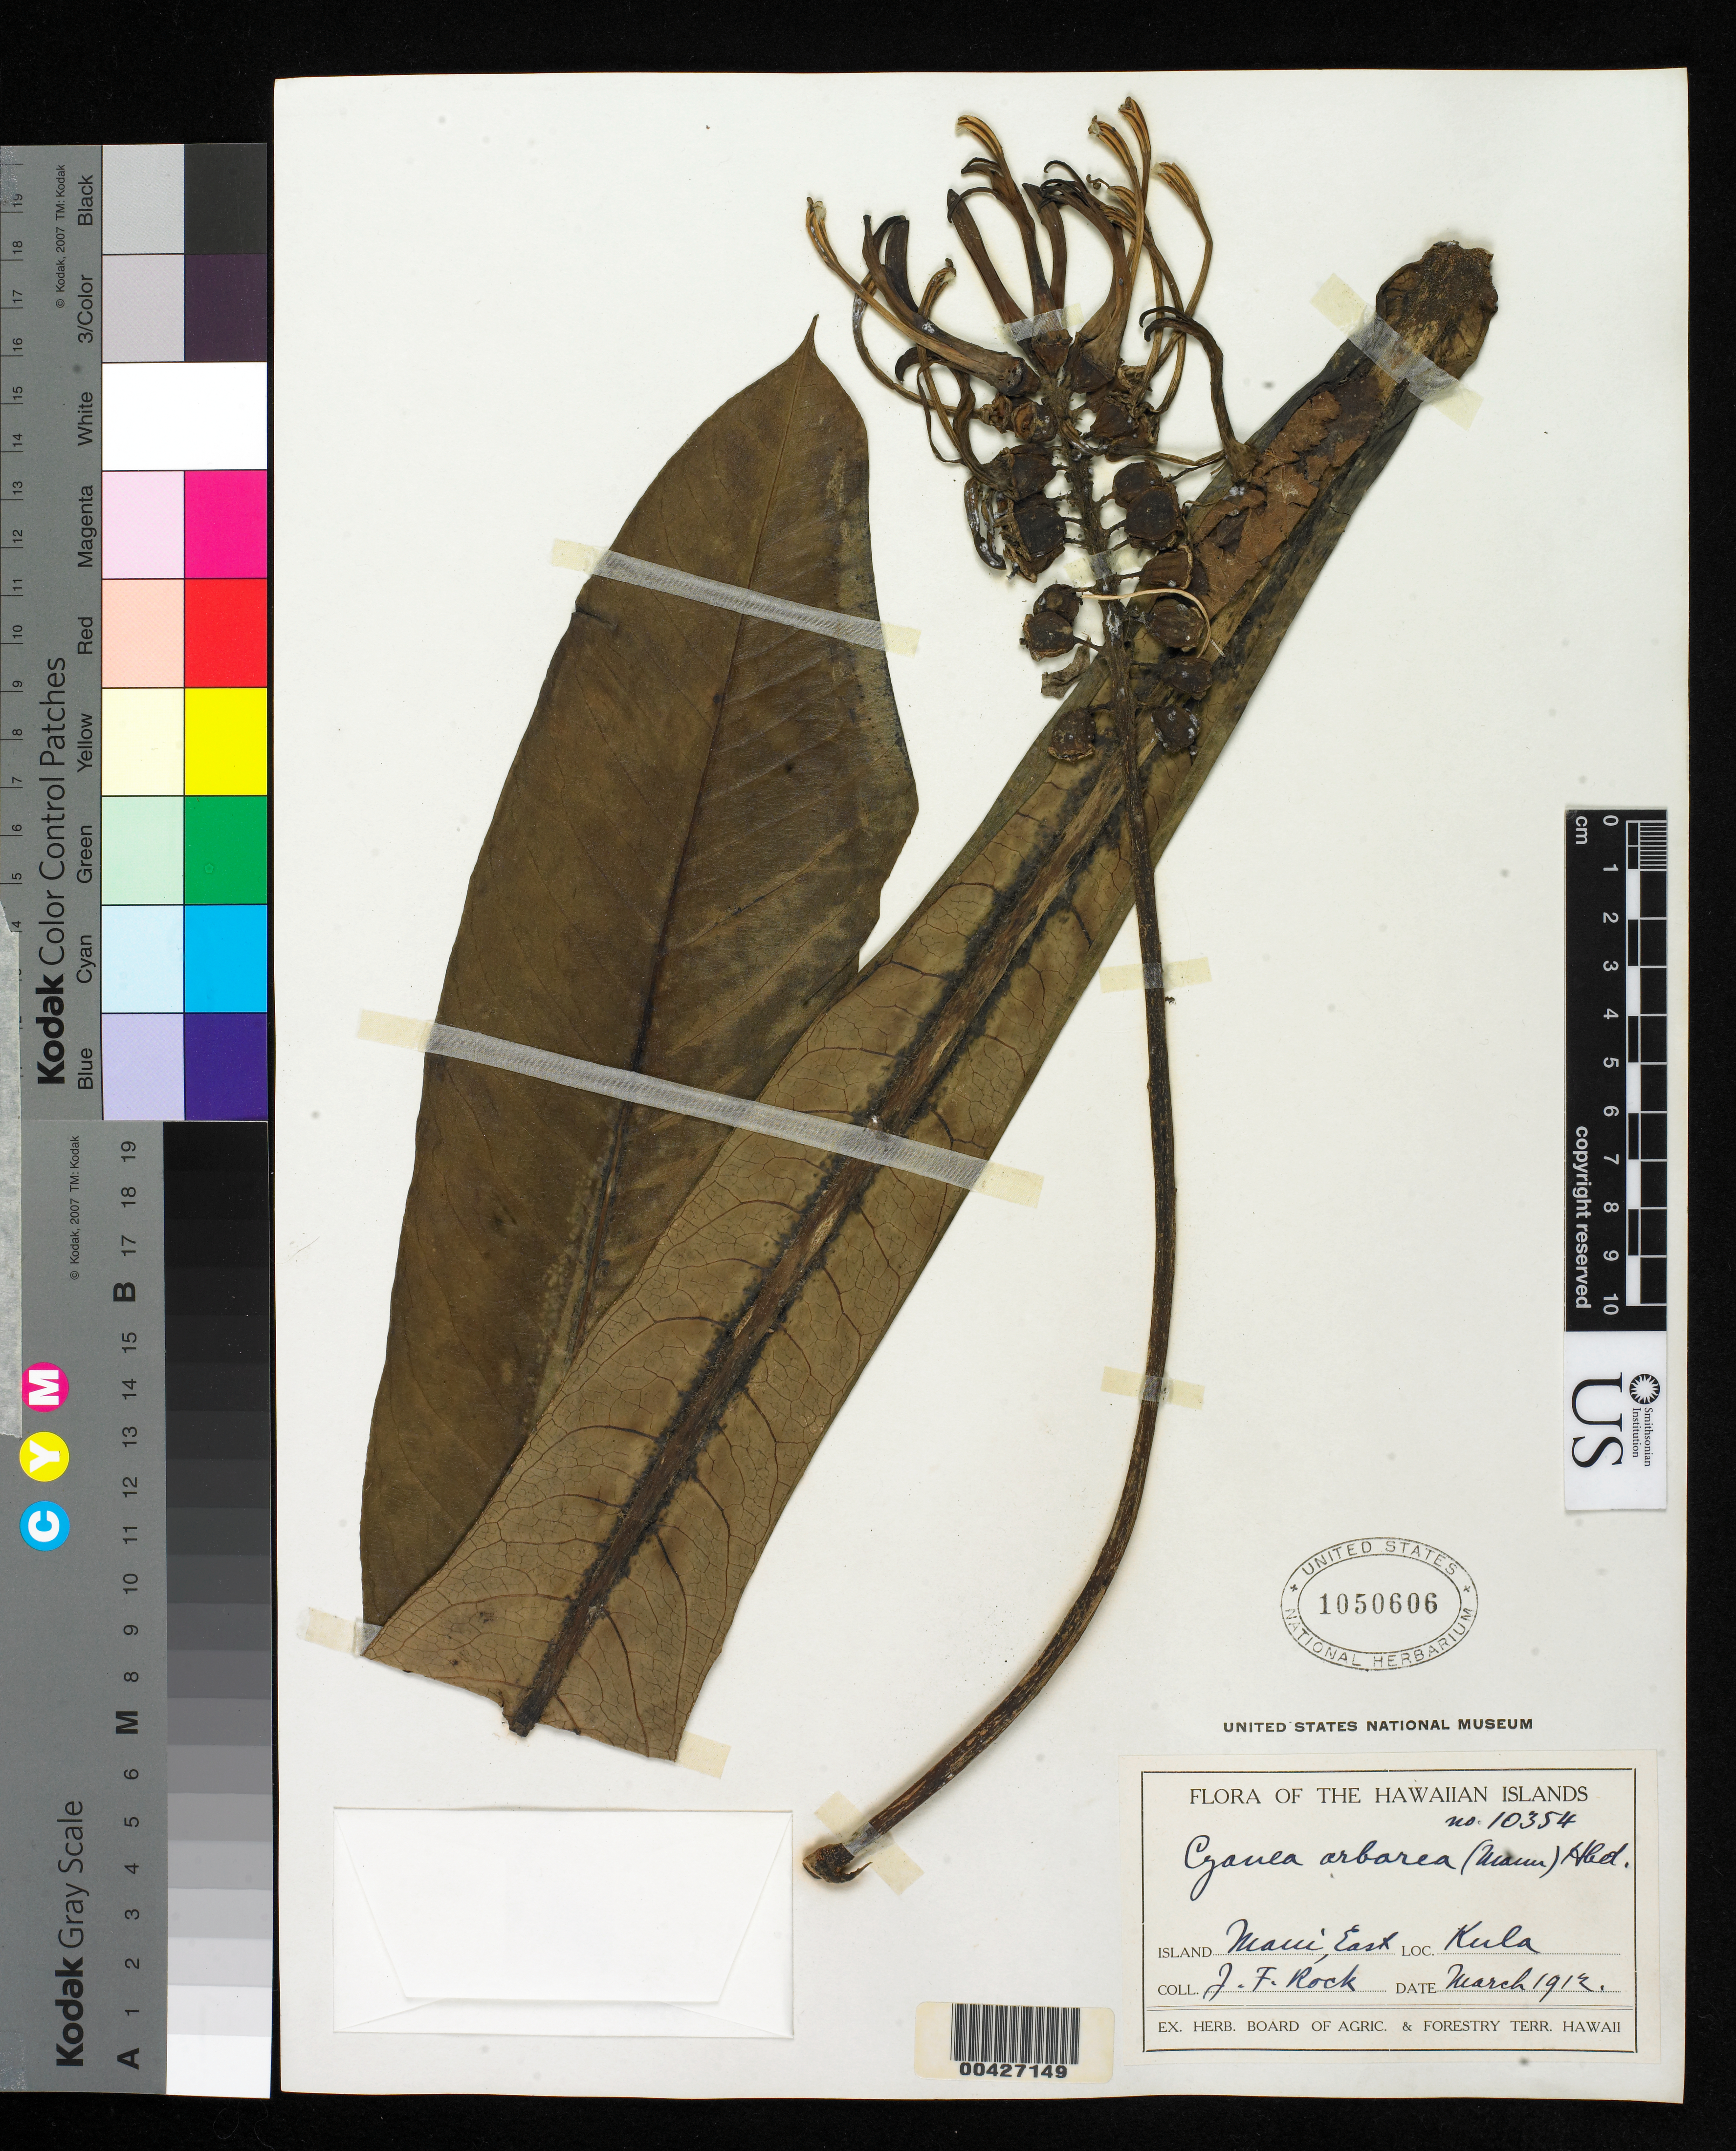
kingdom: Plantae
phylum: Tracheophyta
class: Magnoliopsida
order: Asterales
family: Campanulaceae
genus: Cyanea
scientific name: Cyanea arborea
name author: Hillebr.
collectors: J. F. Rock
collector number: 10354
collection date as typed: Mar 1912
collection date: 1912-03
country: United States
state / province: Hawaii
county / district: Maui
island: Maui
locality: Kula, East Maui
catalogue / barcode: US 1050606